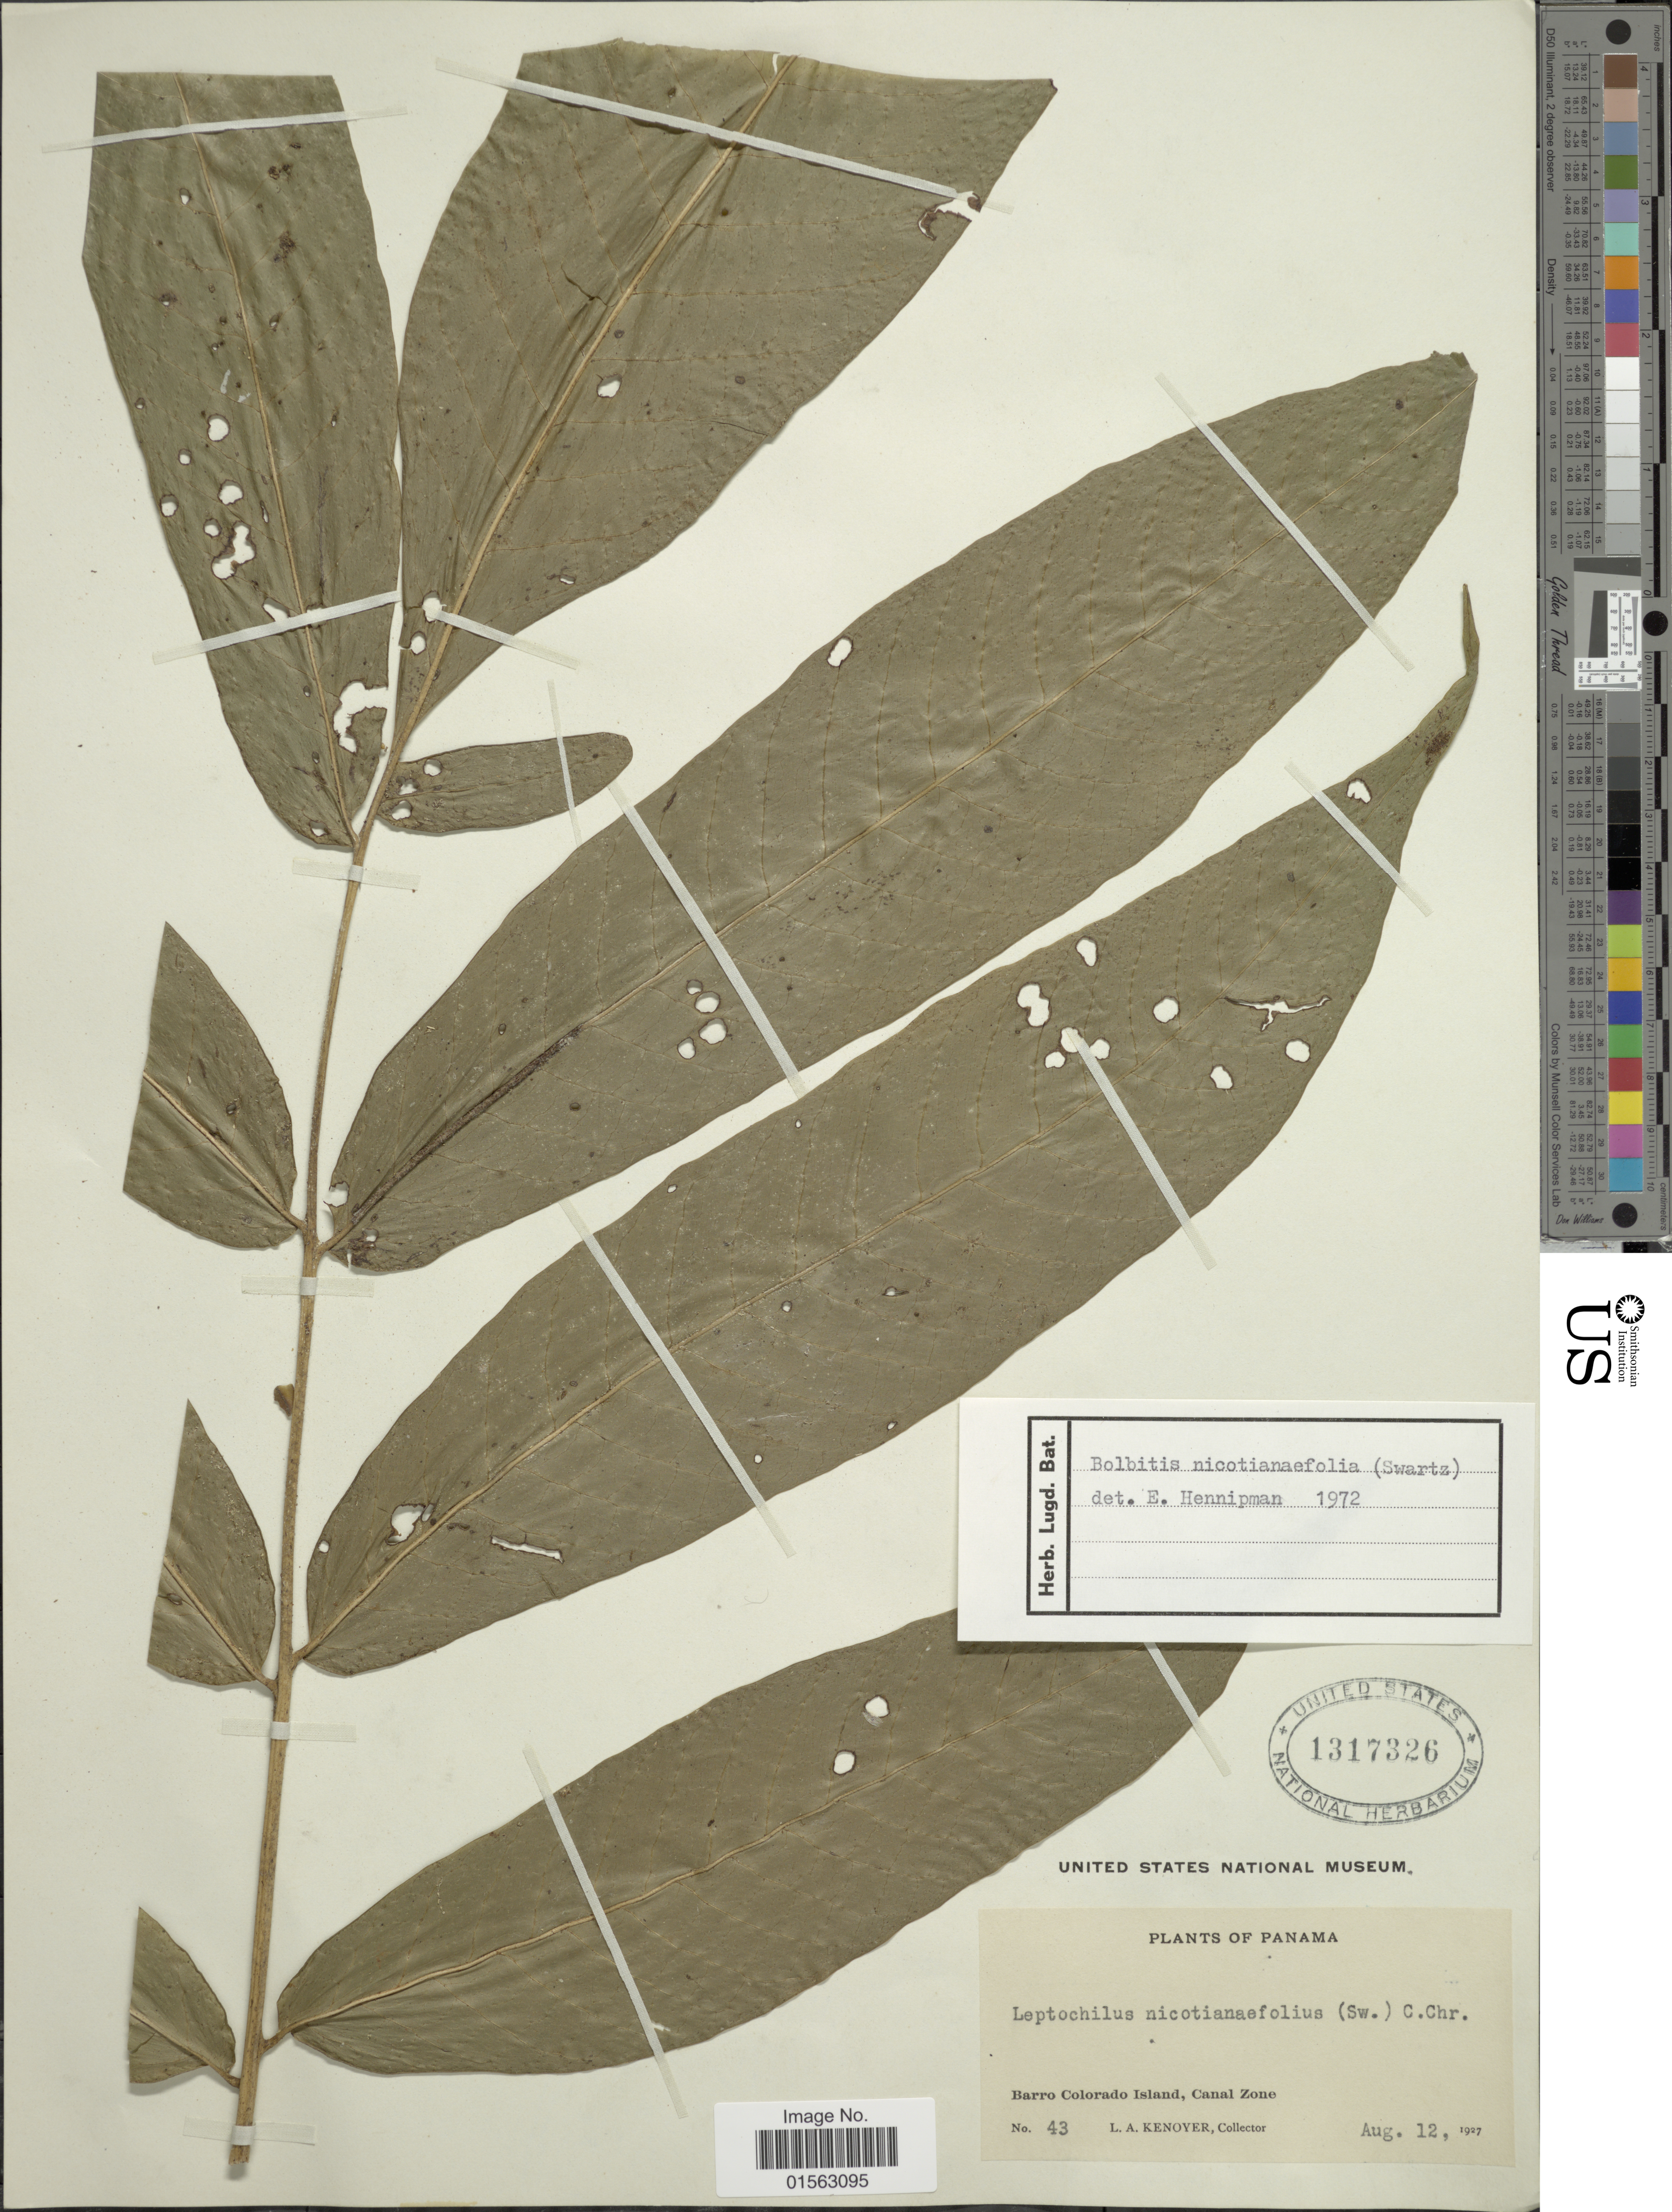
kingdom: Plantae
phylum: Tracheophyta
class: Polypodiopsida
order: Polypodiales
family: Dryopteridaceae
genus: Mickelia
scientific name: Mickelia nicotianifolia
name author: (Sw.) R.C. Moran et al.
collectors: L. A. Kenoyer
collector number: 43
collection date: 1927-08-12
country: Panama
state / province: Panamá Oeste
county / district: Canal Zone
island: Barro Colorado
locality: Panama, Barro Colorado Island, Canal Zone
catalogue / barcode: US 1317326